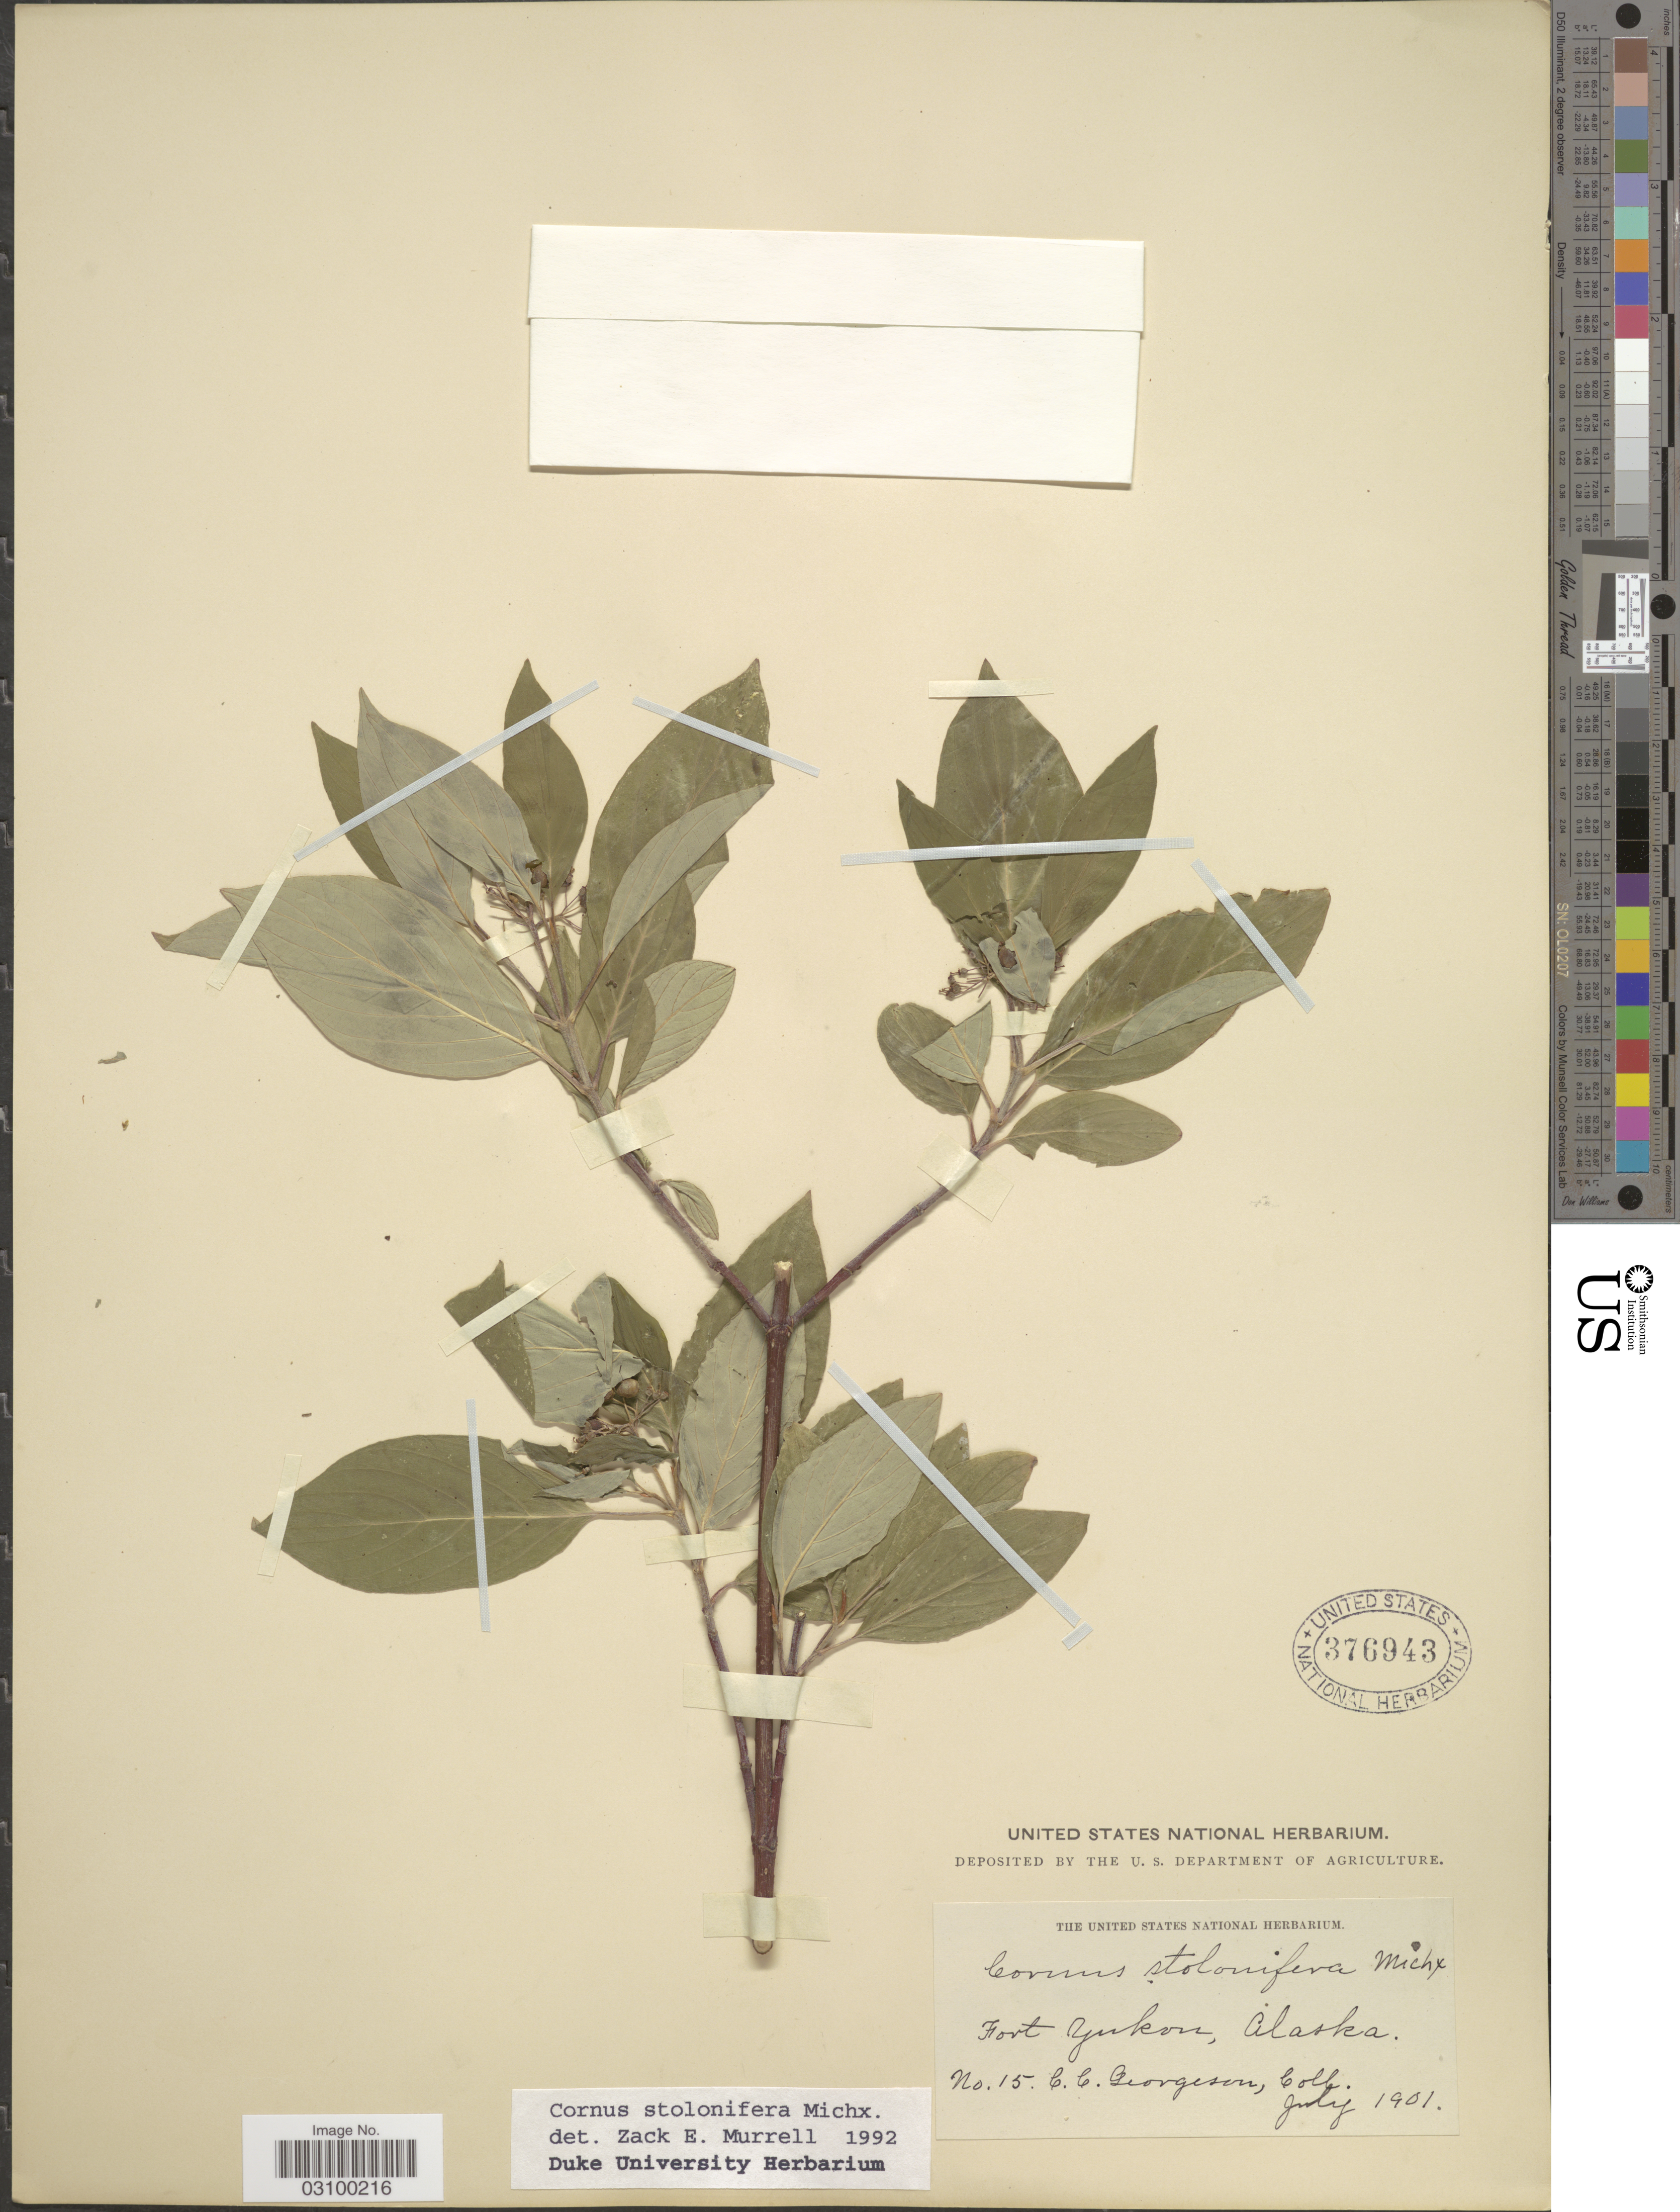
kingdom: Plantae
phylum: Tracheophyta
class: Magnoliopsida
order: Cornales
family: Cornaceae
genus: Cornus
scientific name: Cornus sericea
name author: L.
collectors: C. Georgeson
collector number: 15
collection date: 1901-07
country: United States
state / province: Alaska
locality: Fort Yukon.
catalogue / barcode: US 376943